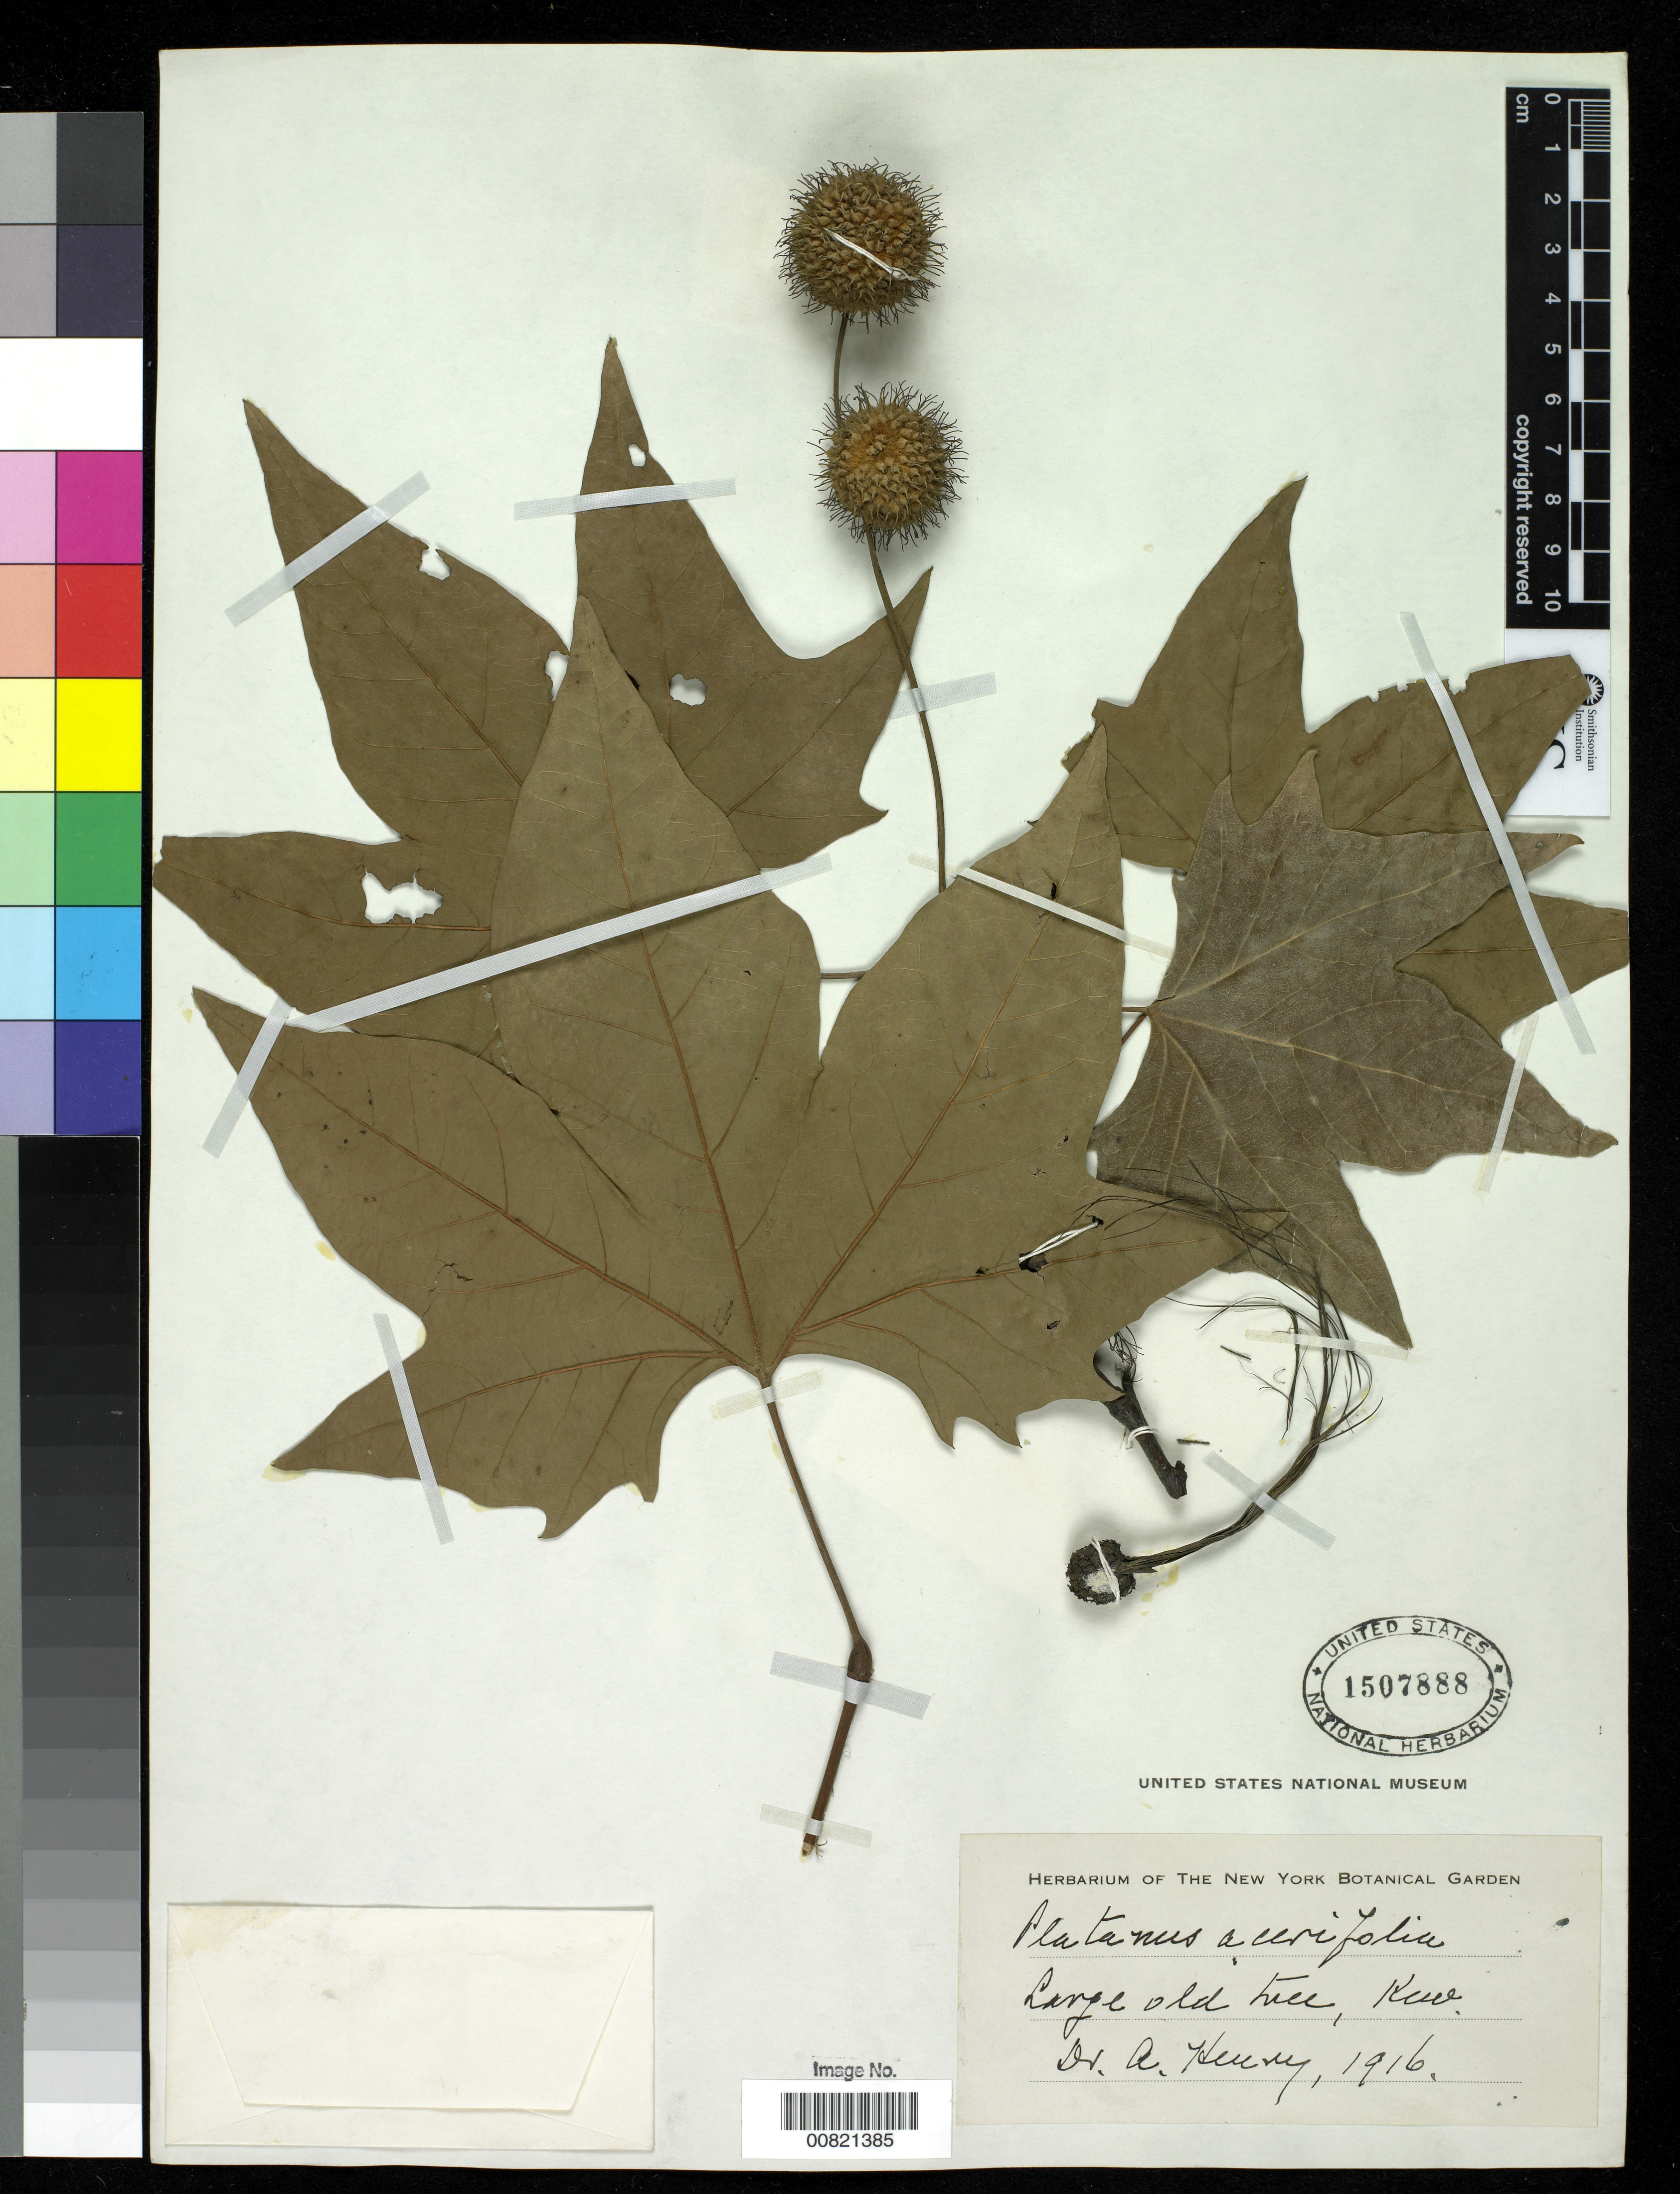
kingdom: Plantae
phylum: Tracheophyta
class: Magnoliopsida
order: Proteales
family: Platanaceae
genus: Platanus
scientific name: Platanus x acerifolia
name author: (Aiton) Willd.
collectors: A. Henry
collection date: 1916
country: United States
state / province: New York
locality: New York Botanical Garden, New York City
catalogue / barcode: US 1507888